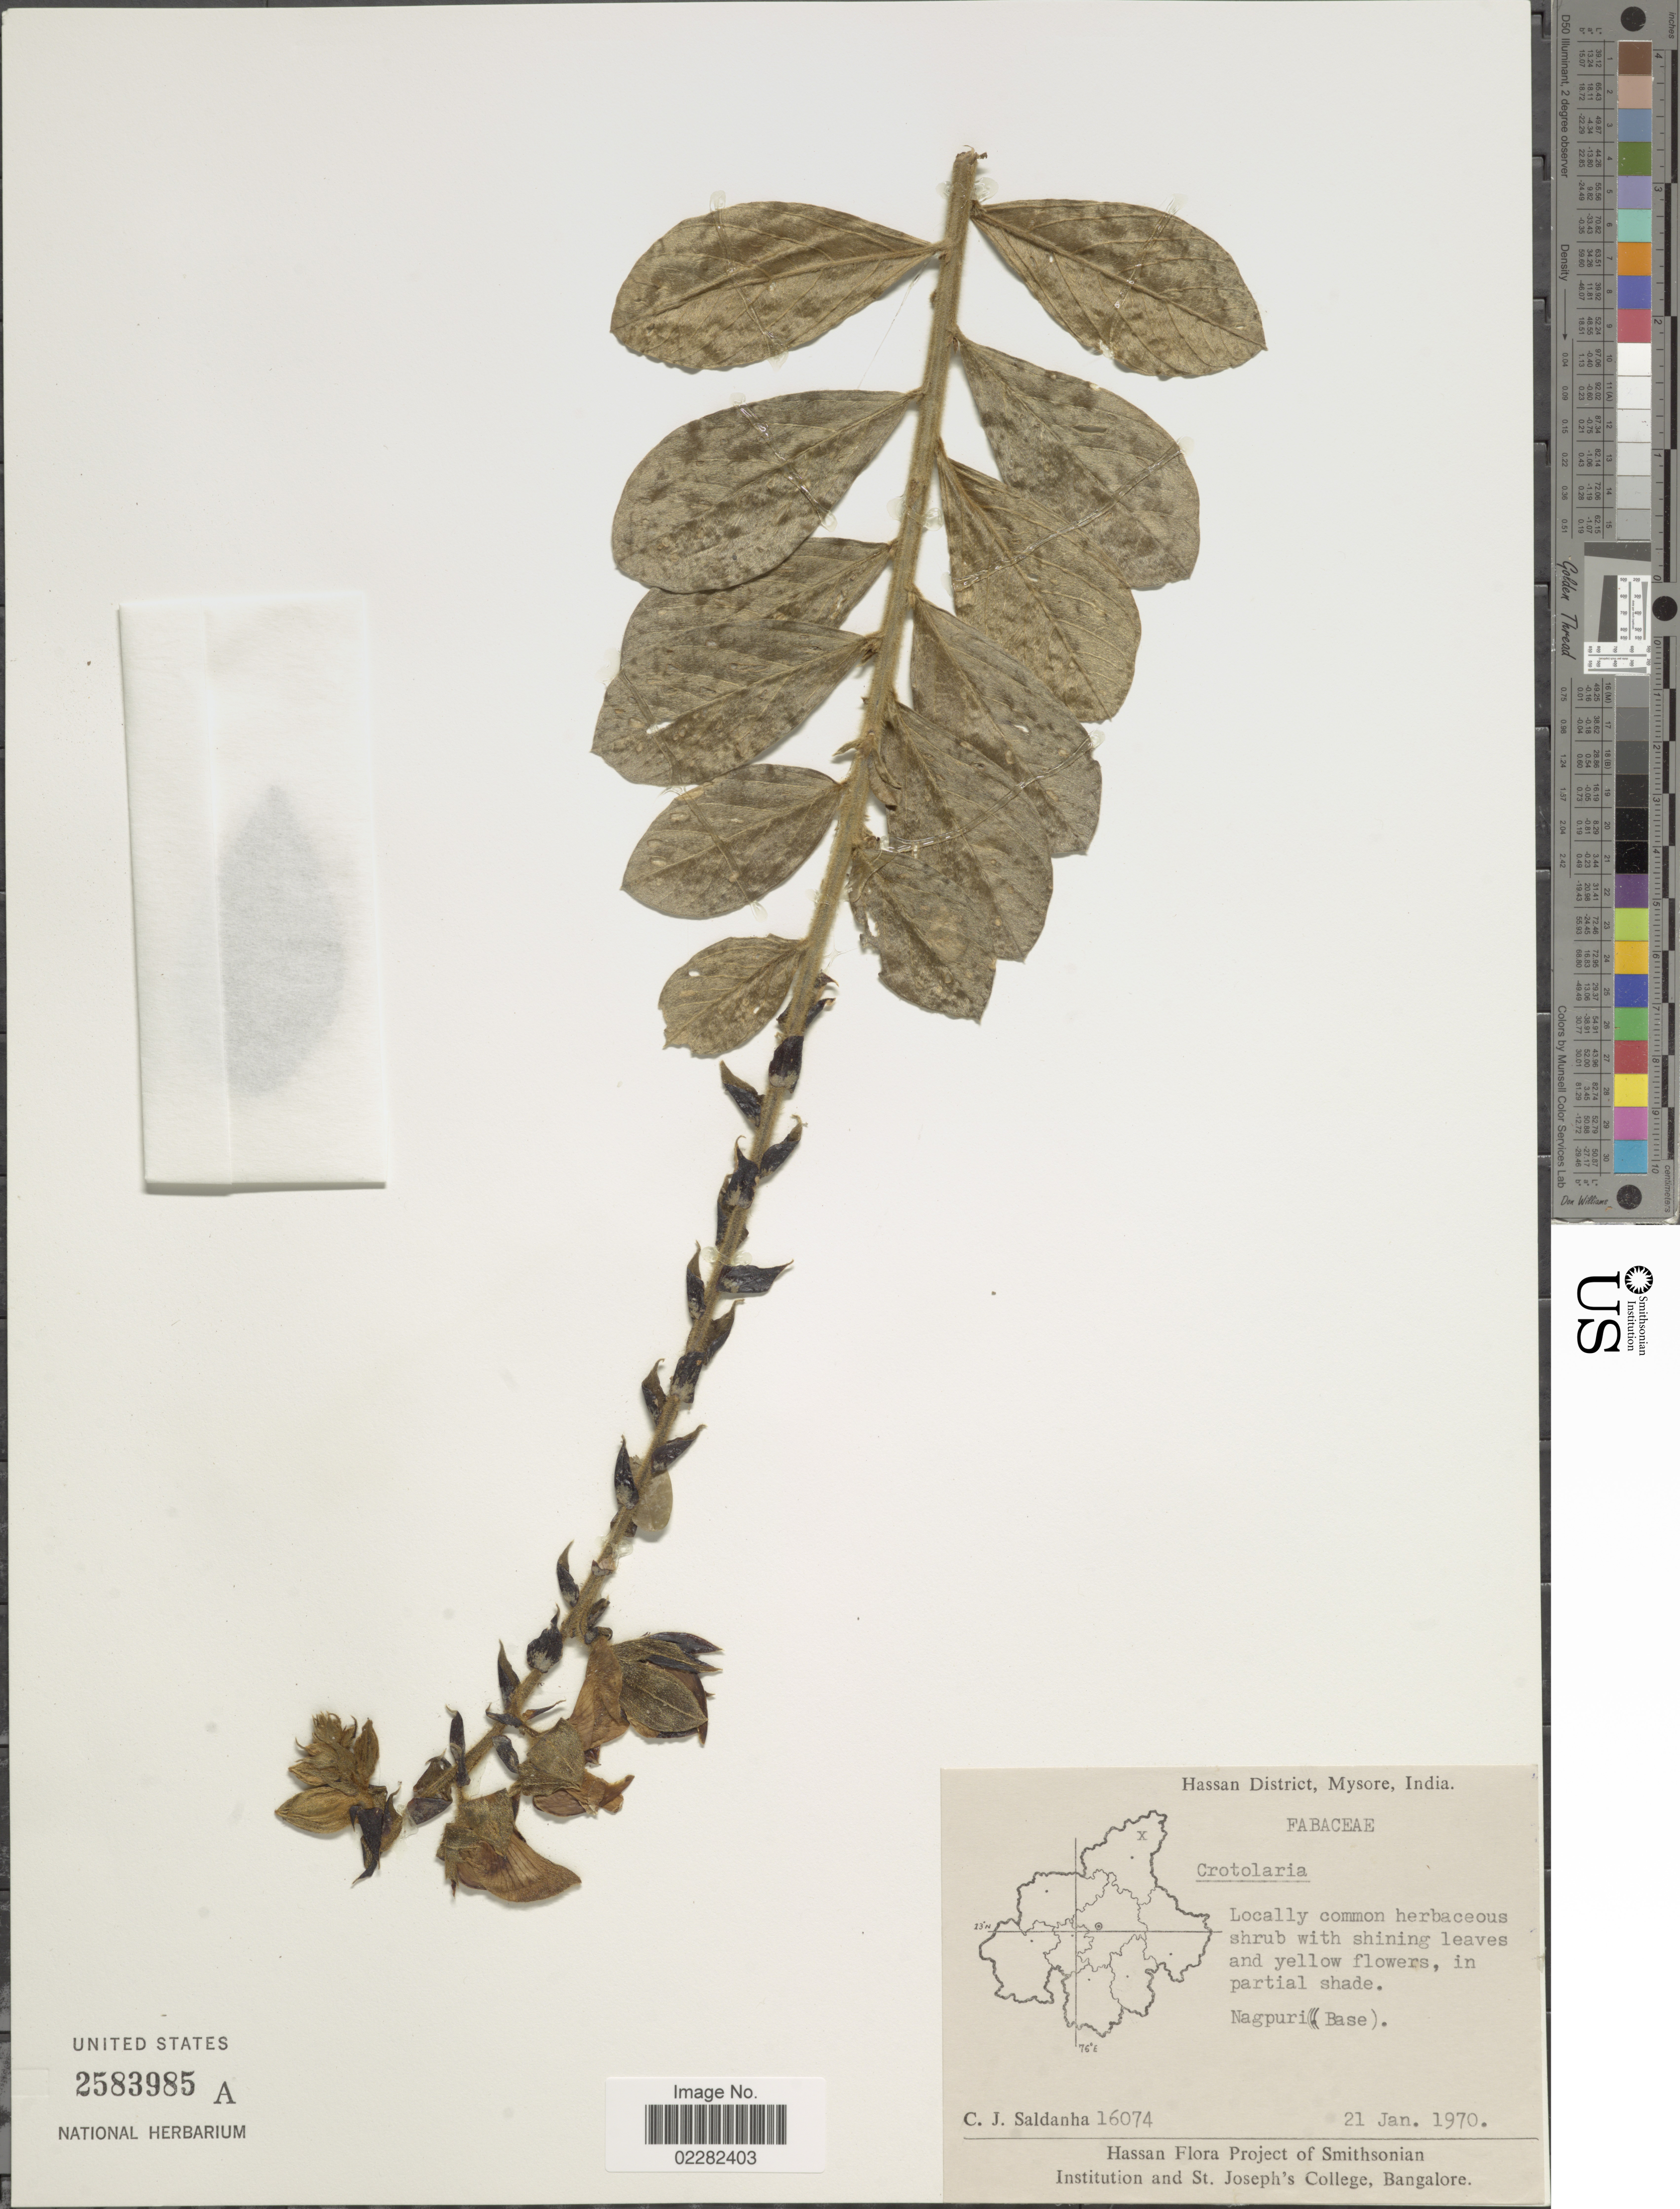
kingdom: Plantae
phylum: Tracheophyta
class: Magnoliopsida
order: Fabales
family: Fabaceae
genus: Crotalaria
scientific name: Crotalaria sp.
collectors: C. J. Saldanha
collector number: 16074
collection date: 1970-01-21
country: India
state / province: Karnataka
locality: Hassan District, Mysore, Nagpuri (Base)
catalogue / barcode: US 2583985A